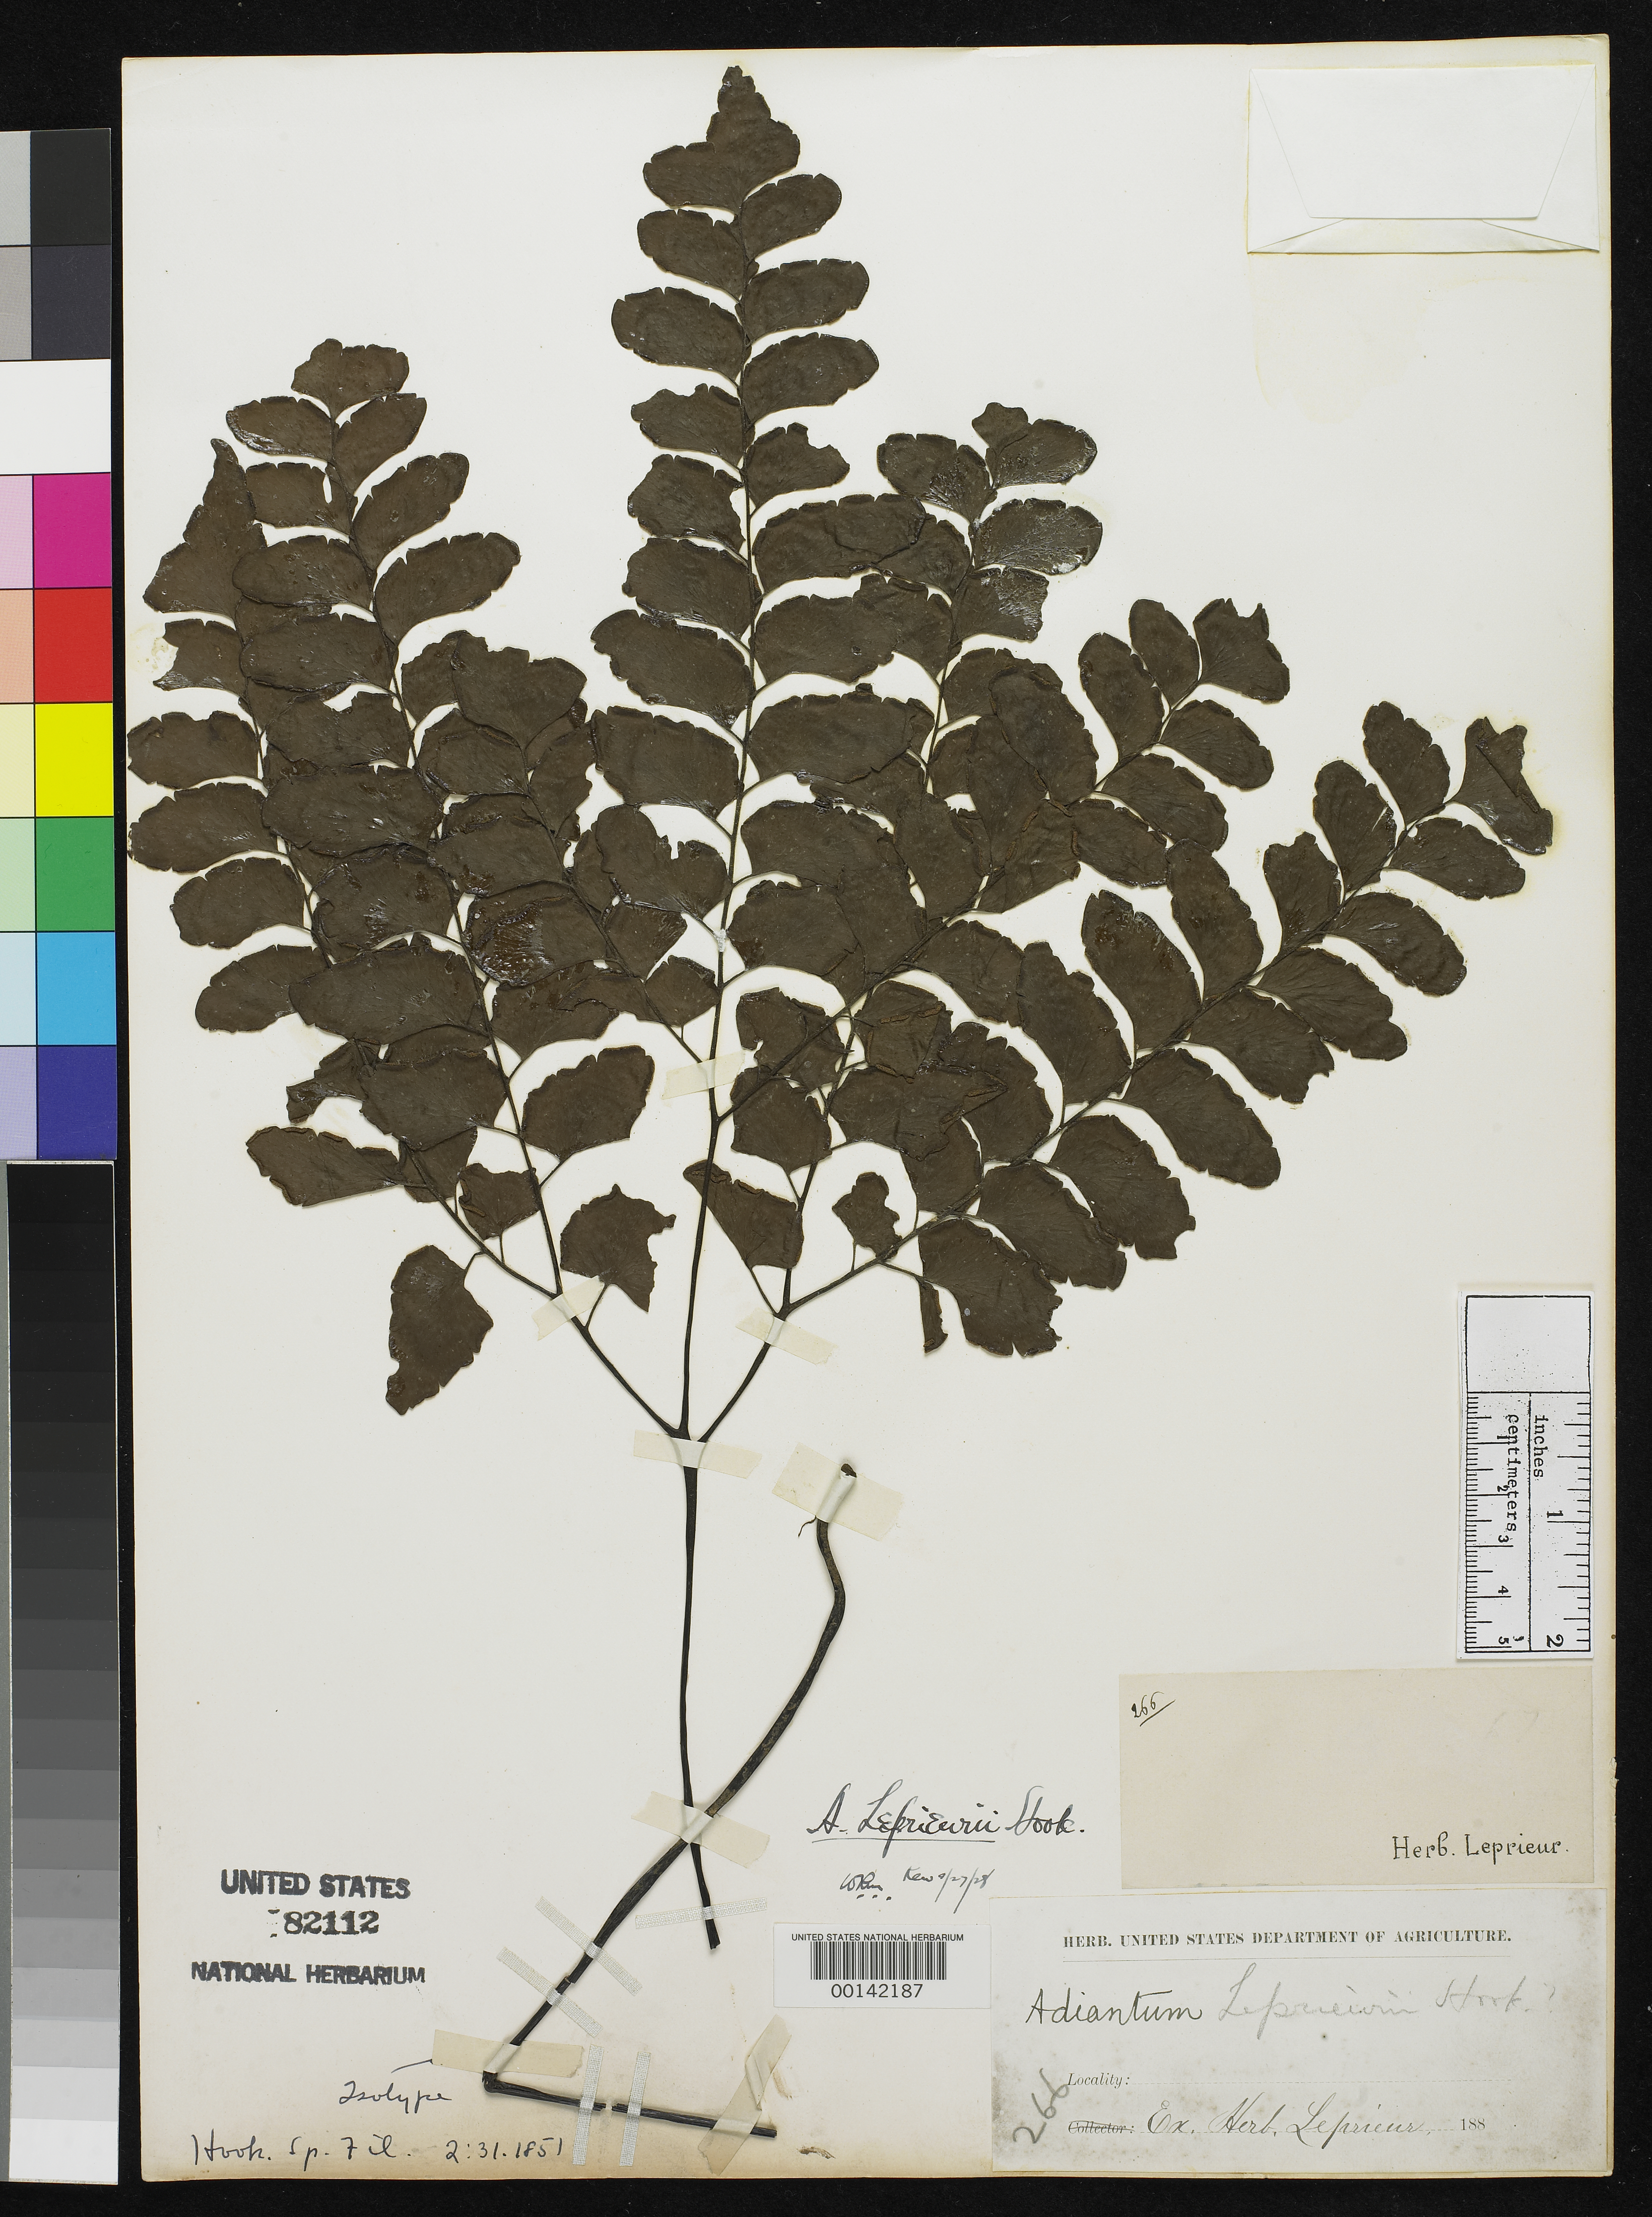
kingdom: Plantae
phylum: Tracheophyta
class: Polypodiopsida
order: Polypodiales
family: Pteridaceae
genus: Adiantum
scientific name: Adiantum leprieurii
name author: Hook.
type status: Type Collection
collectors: F. M. R. Leprieur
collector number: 266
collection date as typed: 188-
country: French Guiana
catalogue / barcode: US 82112